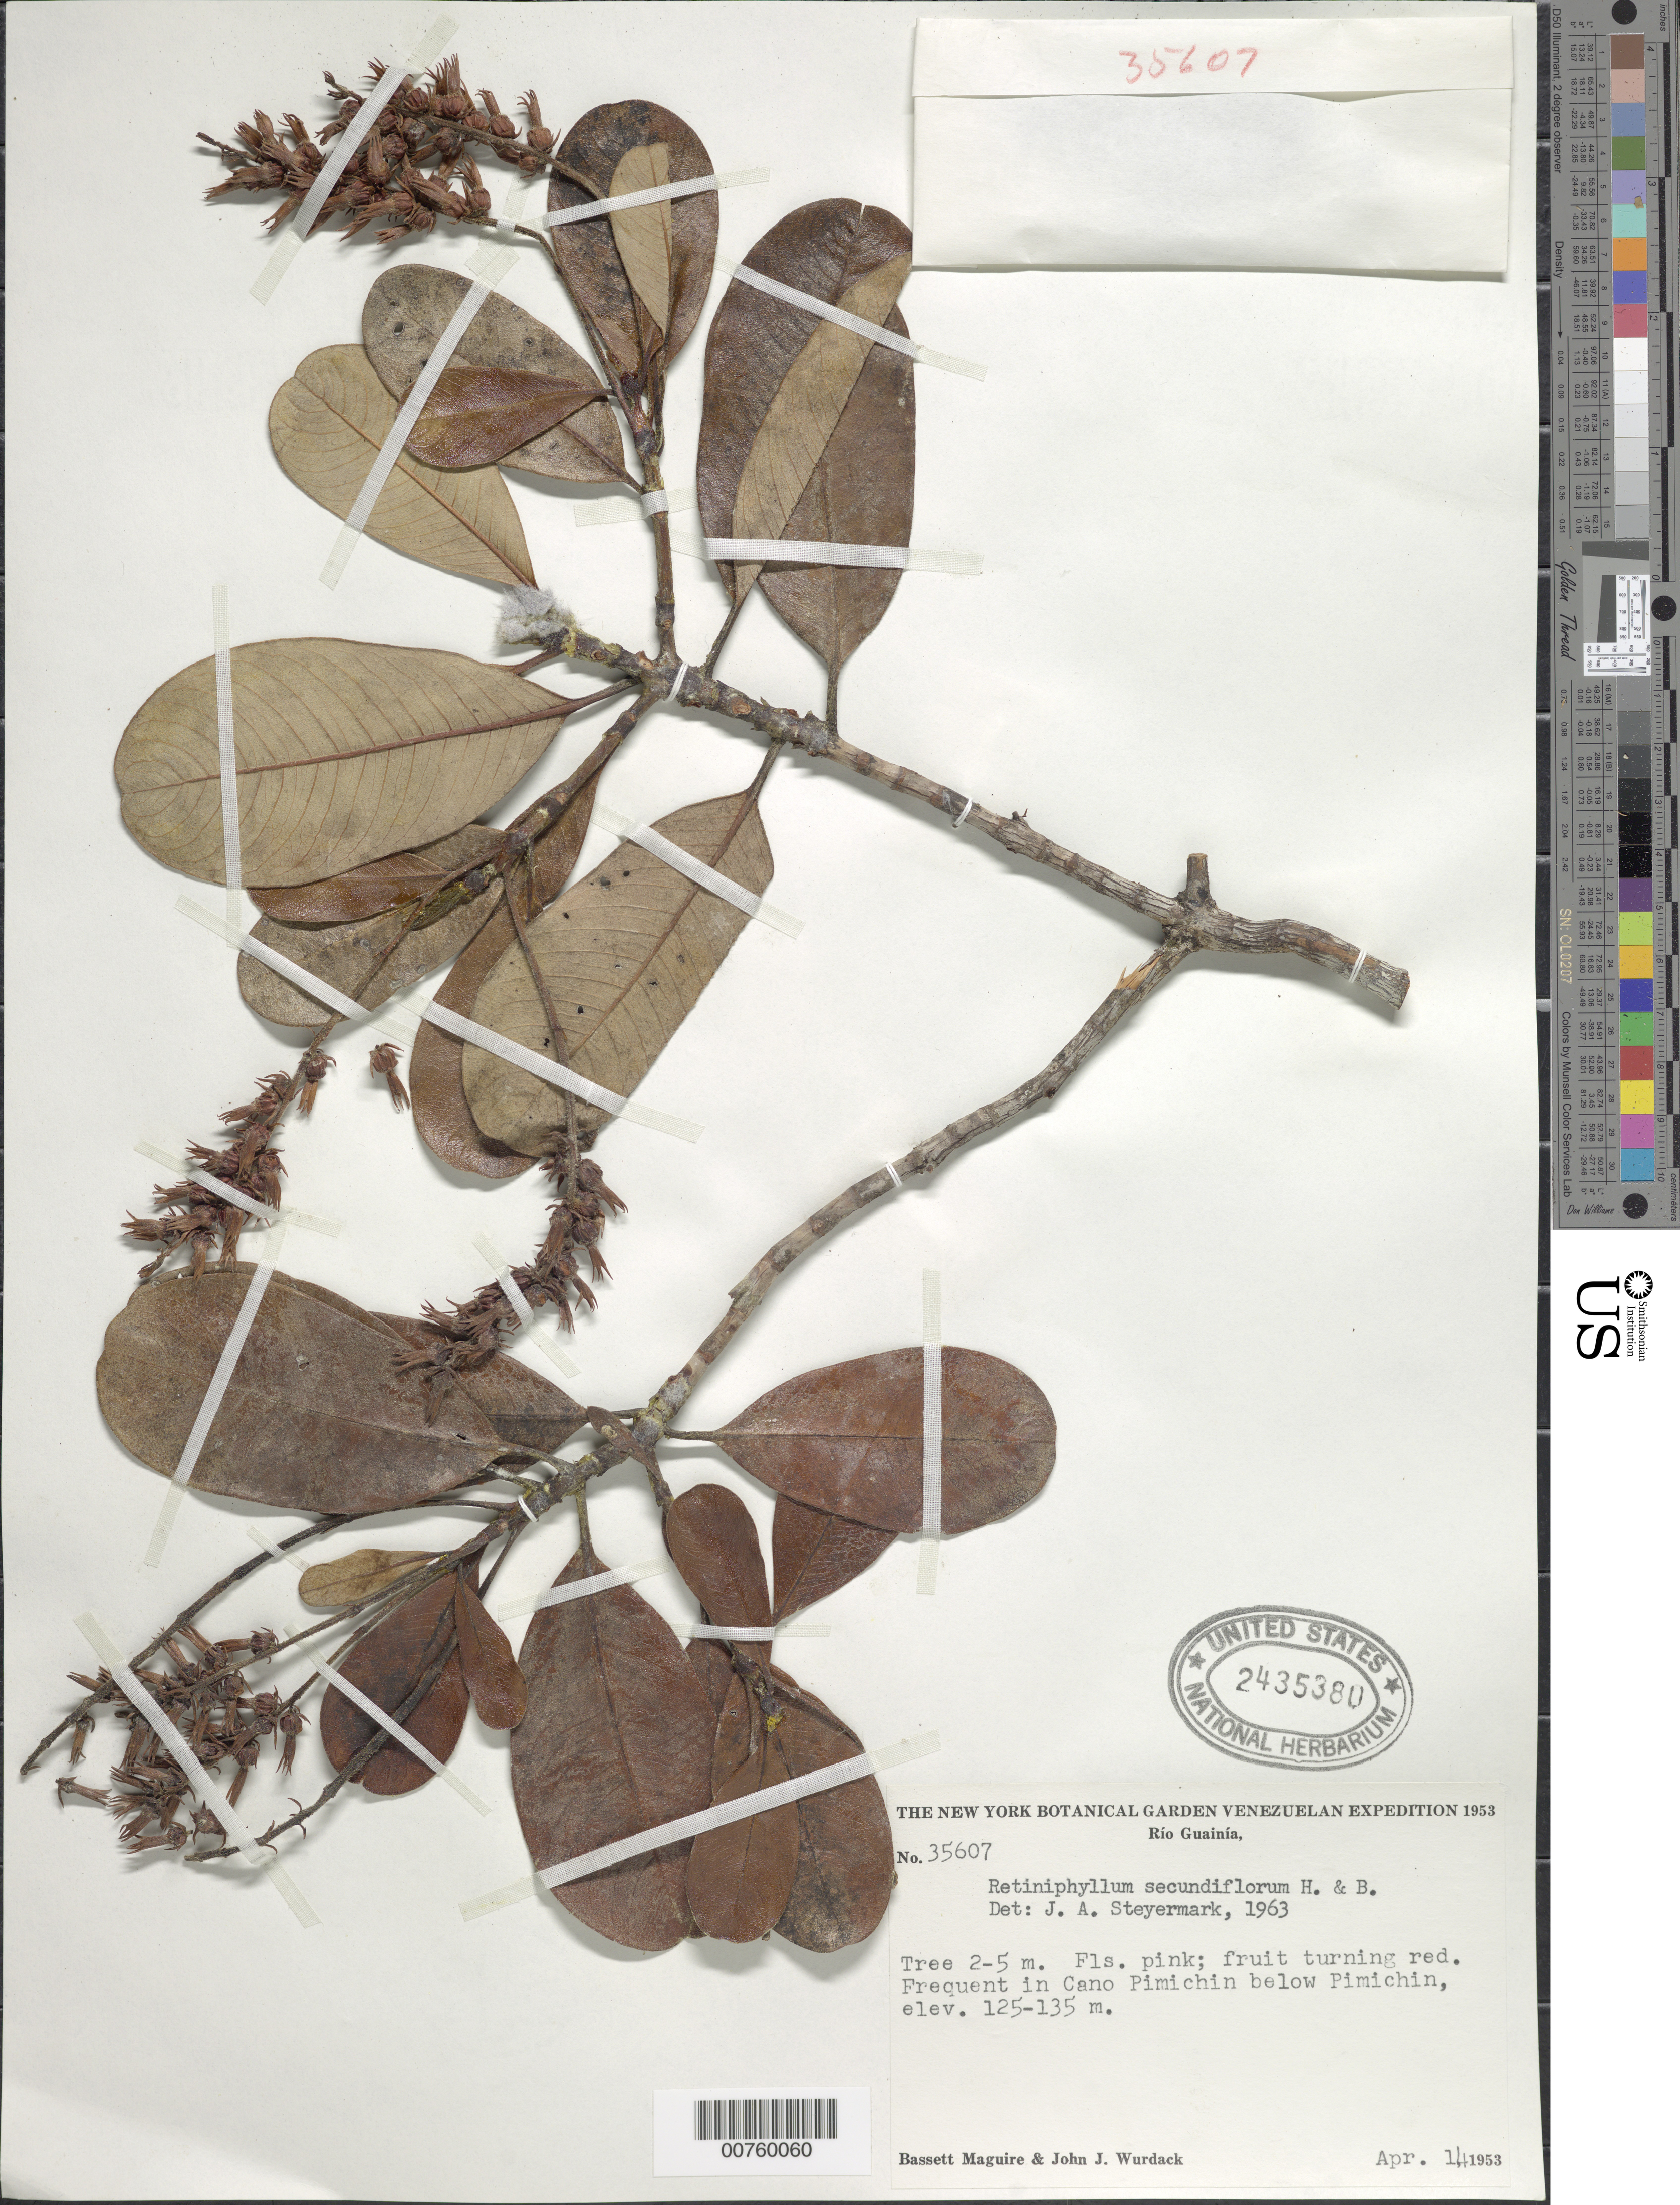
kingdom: Plantae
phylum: Tracheophyta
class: Magnoliopsida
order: Gentianales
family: Rubiaceae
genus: Retiniphyllum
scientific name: Retiniphyllum secundiflorum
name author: Bonpl.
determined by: Steyermark, Julian A., (VEN)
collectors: B. Maguire & J. J. Wurdack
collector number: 35607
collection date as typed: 14-Apr-53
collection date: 1953-04-14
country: Venezuela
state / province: Amazonas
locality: Río Guainía, Caño Pimichin, below Pimichin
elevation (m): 125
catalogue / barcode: US 2435380